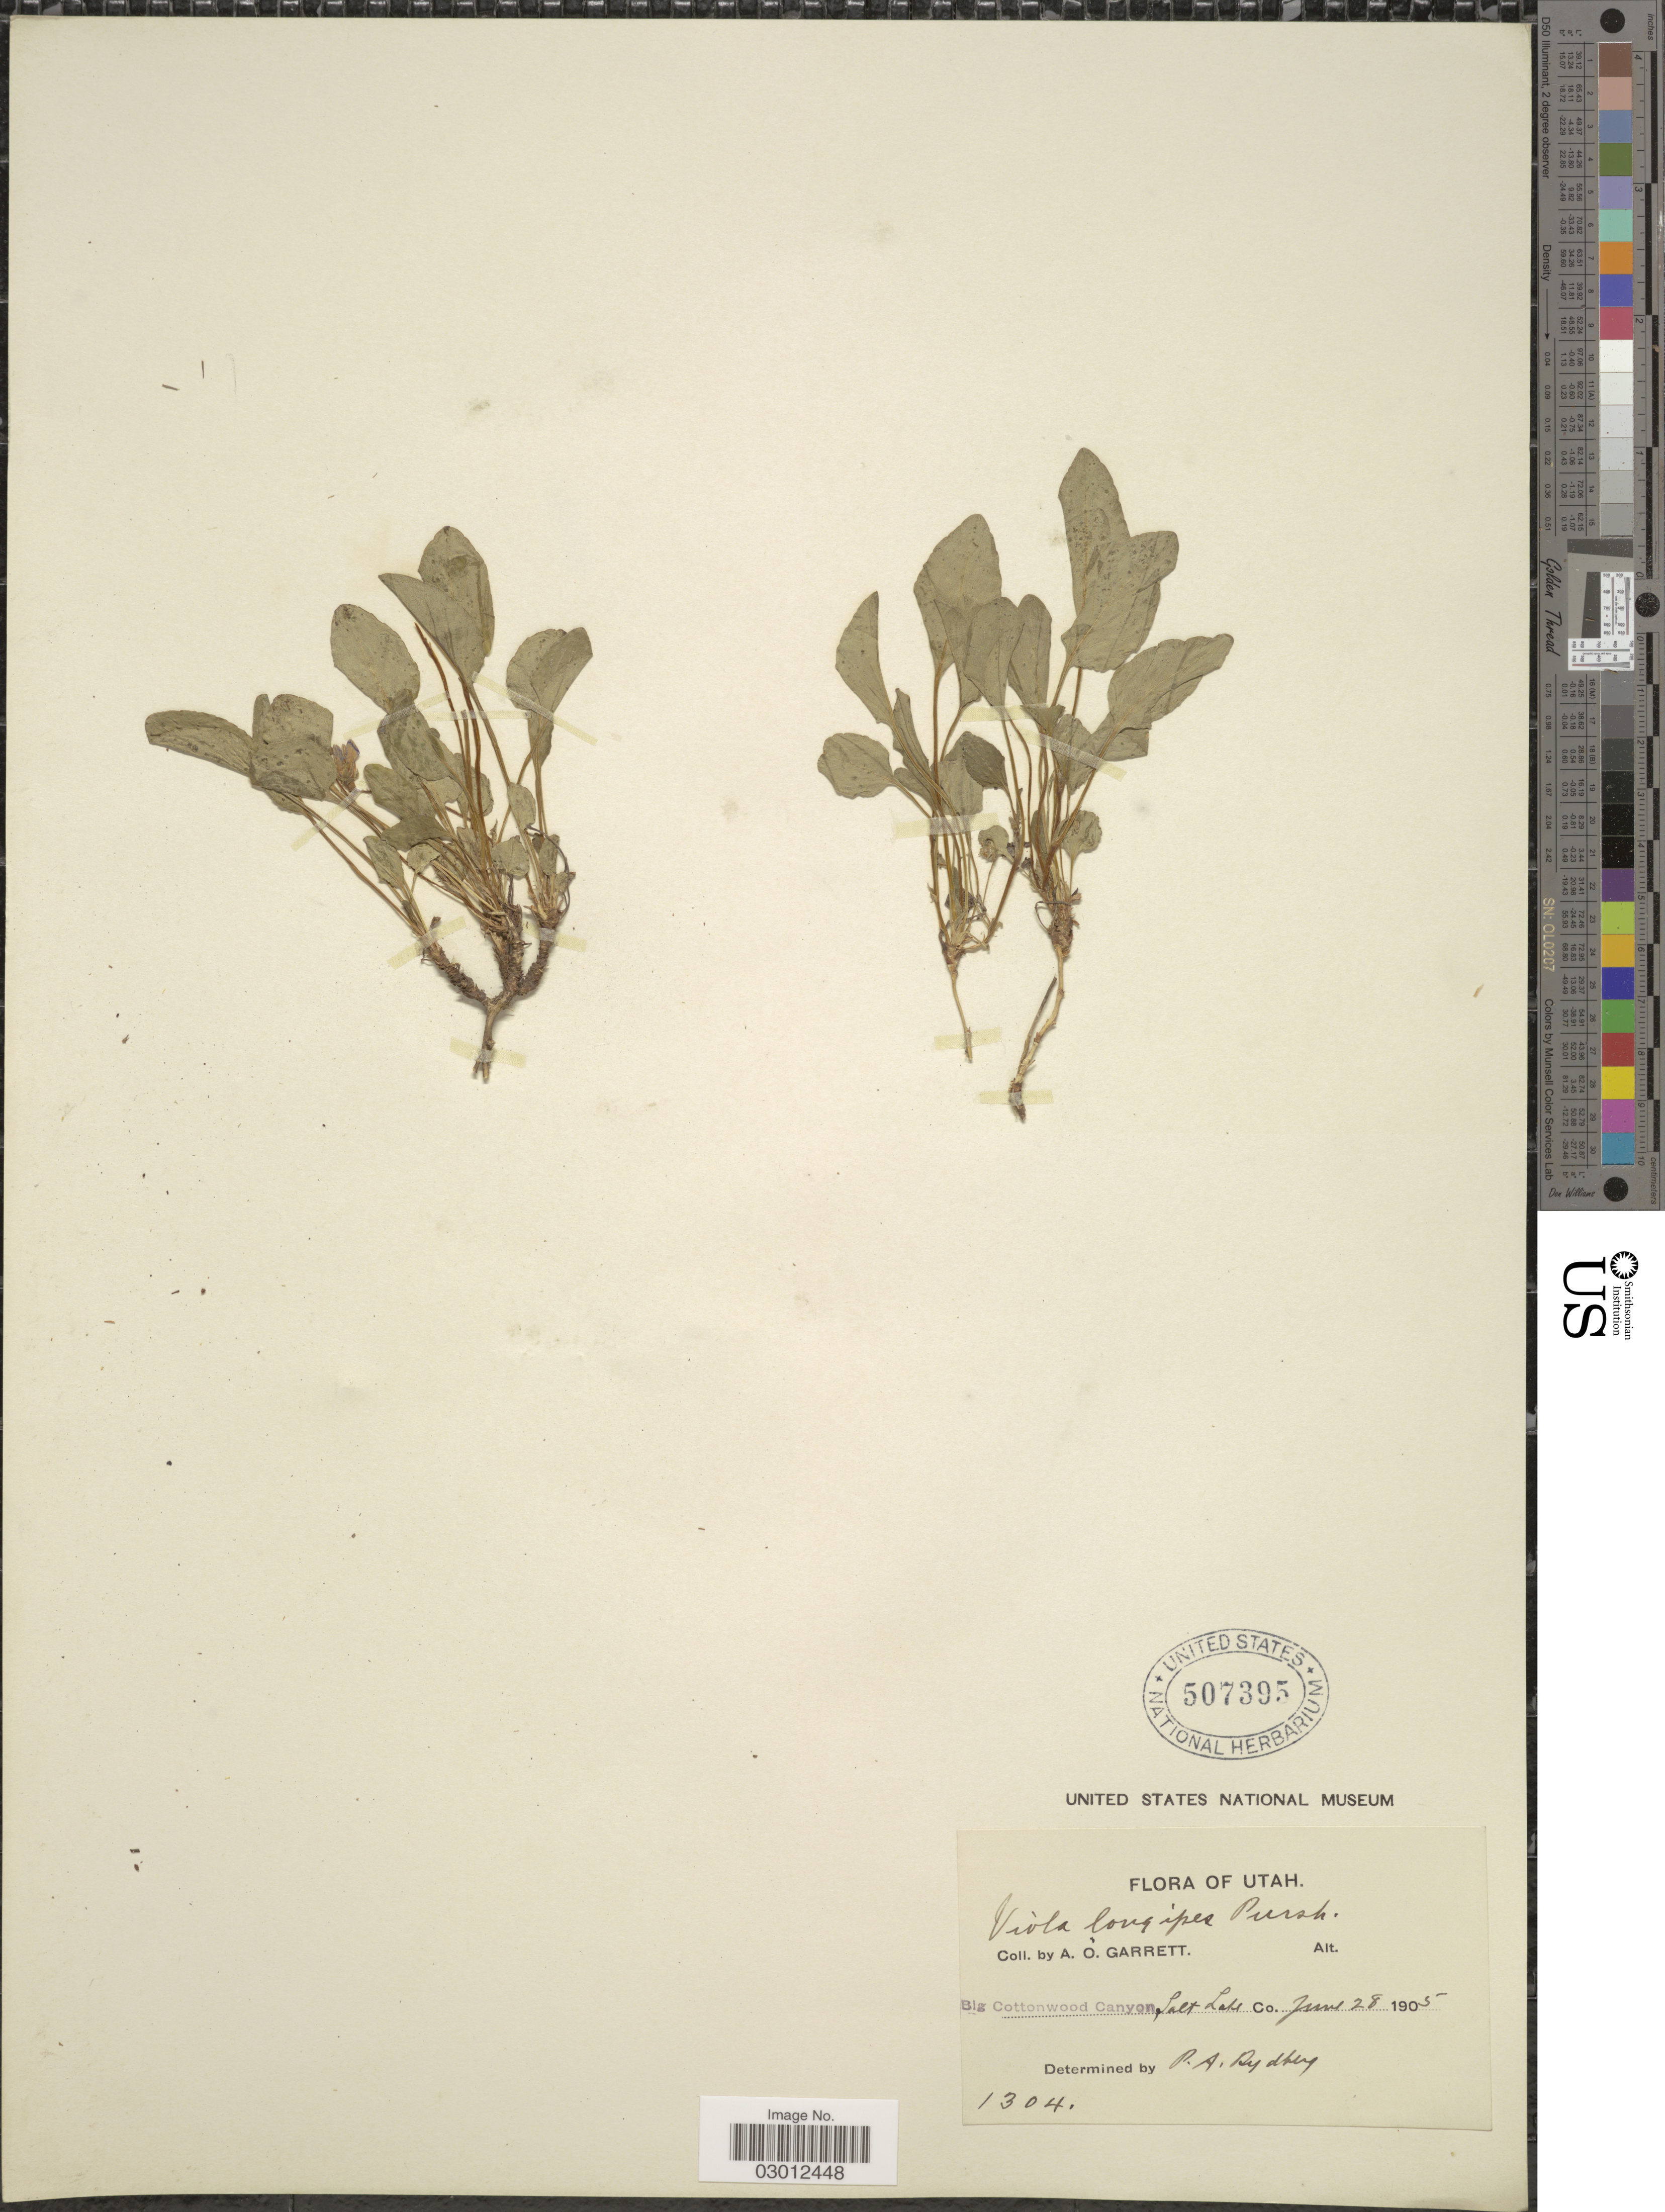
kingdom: Plantae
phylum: Tracheophyta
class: Magnoliopsida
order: Malpighiales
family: Violaceae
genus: Viola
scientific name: Viola orbiculata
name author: Geyer ex Hook.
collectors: A. O. Garrett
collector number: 1304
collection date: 1905-06-28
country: United States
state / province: Utah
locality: Big Cottonwood Canyon, Salt Lake Co.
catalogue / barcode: US 507395